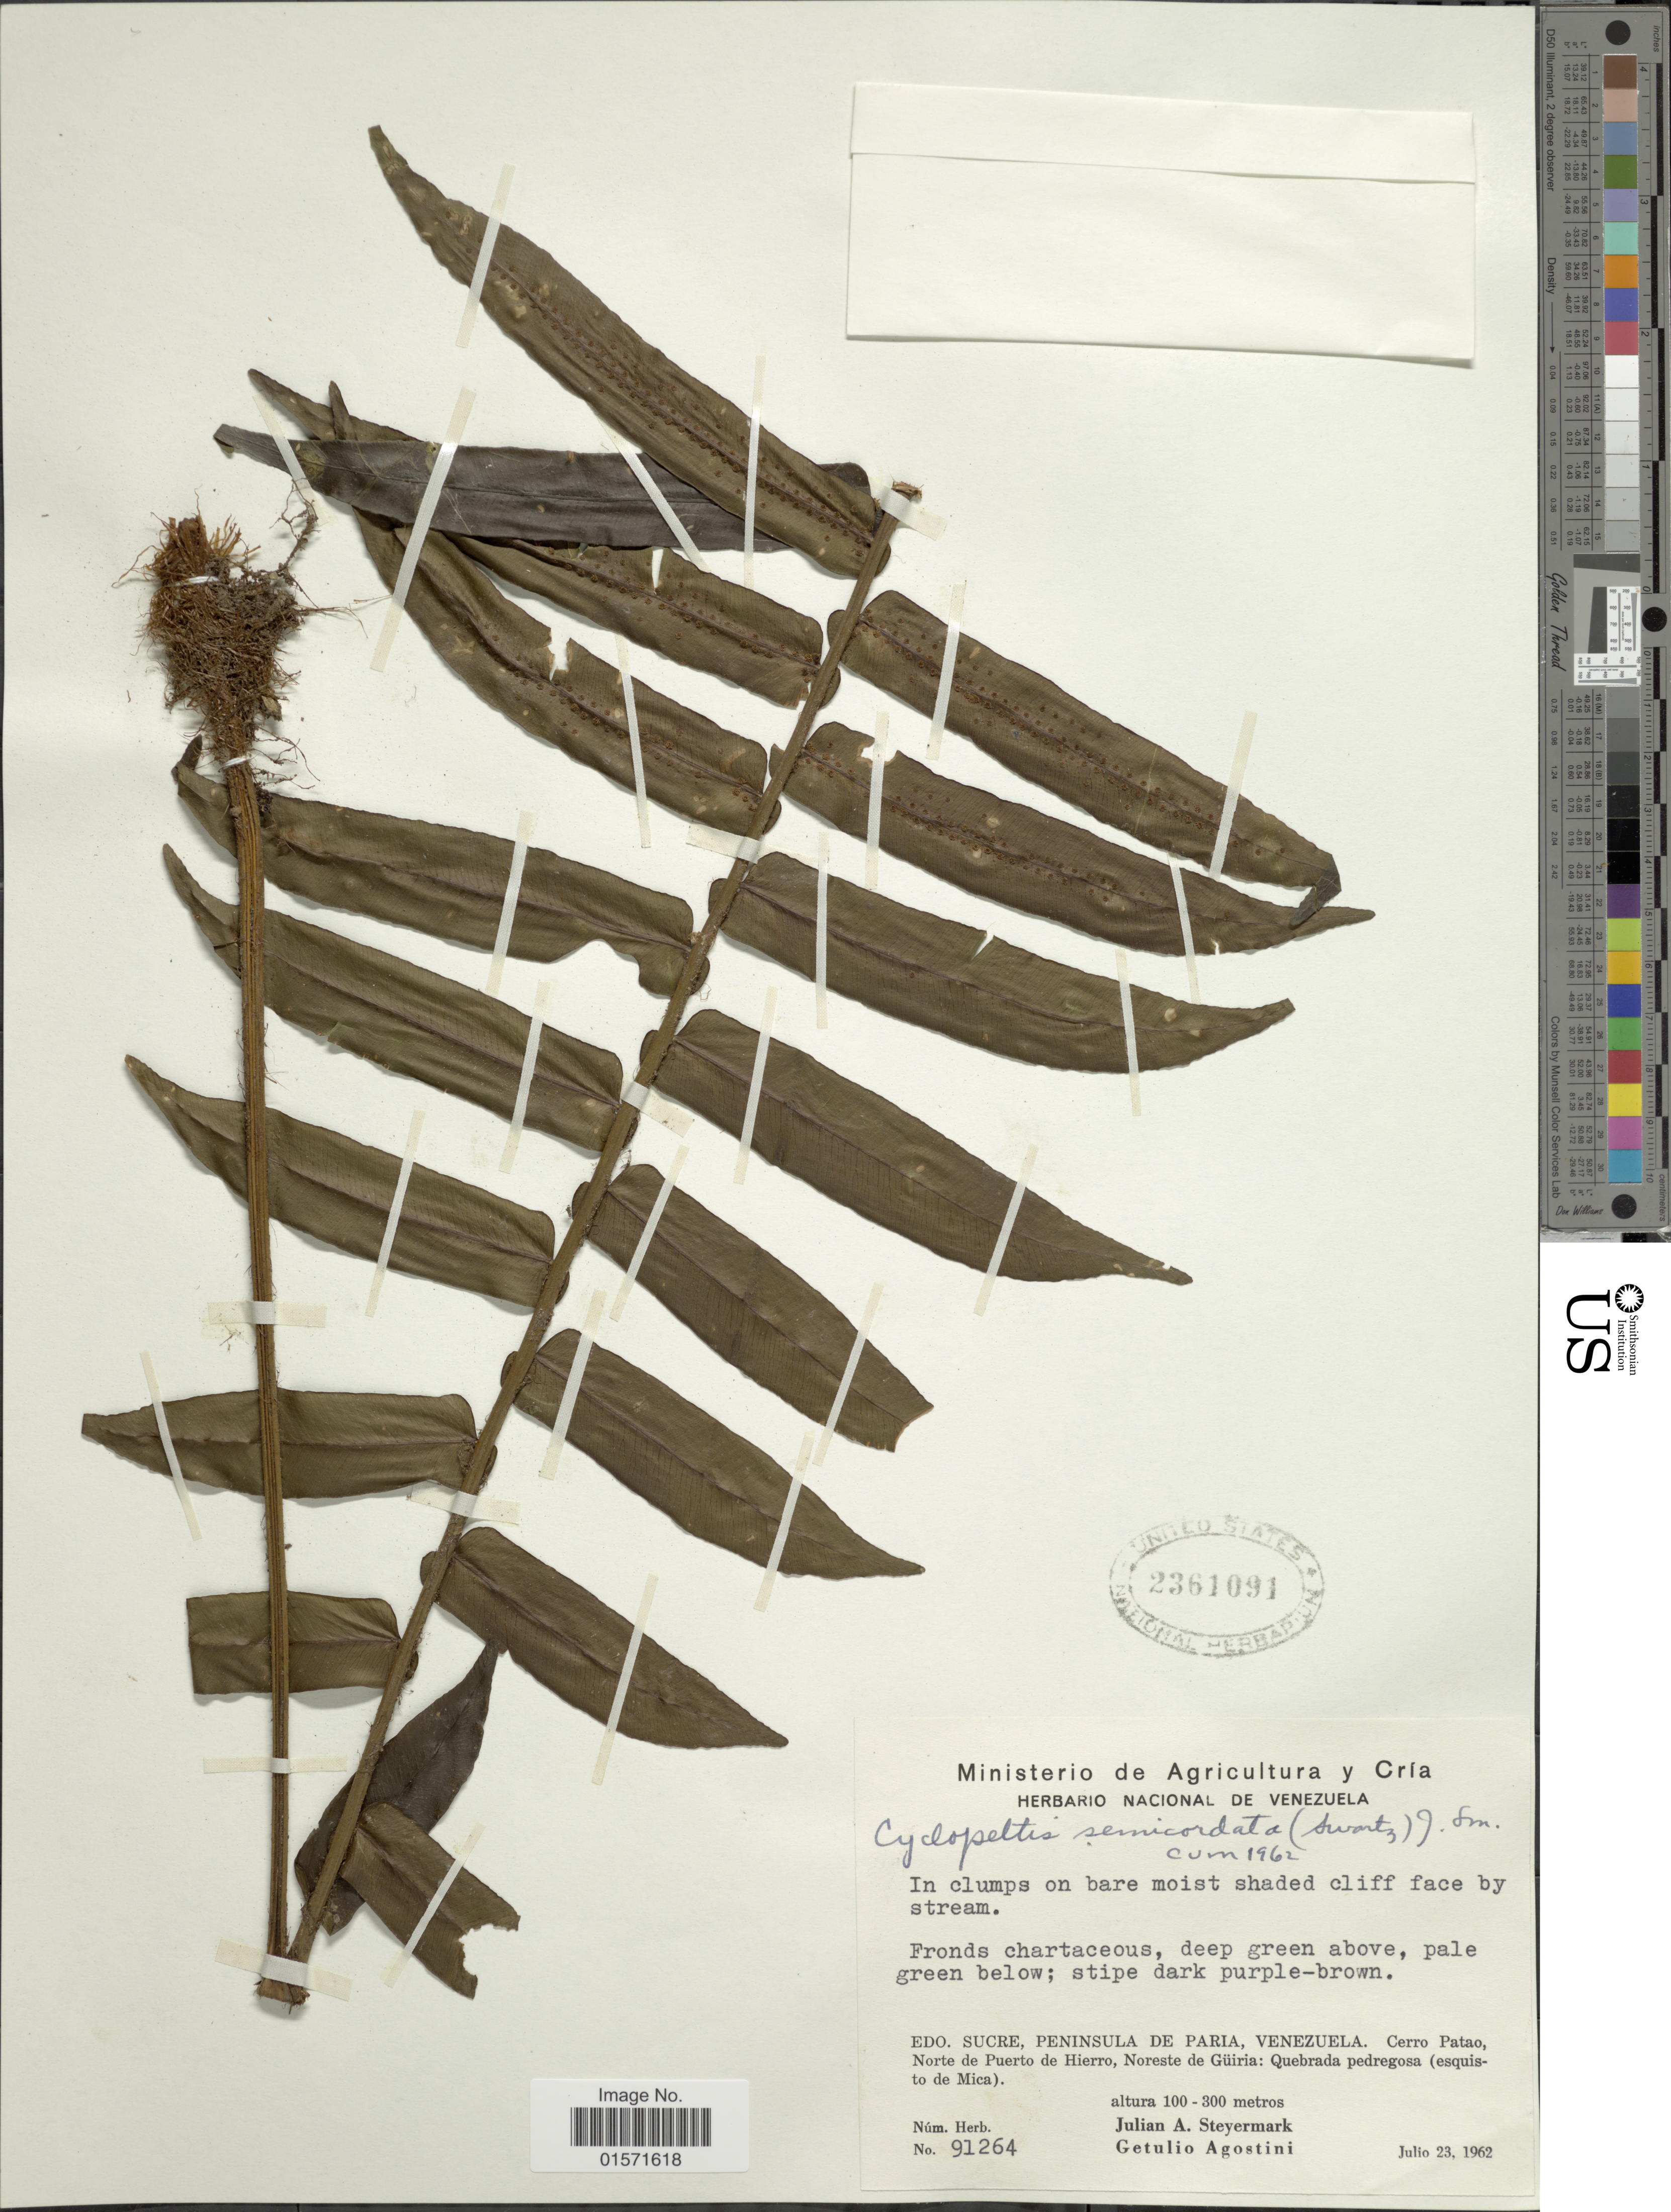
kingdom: Plantae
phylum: Tracheophyta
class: Polypodiopsida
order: Polypodiales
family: Lomariopsidaceae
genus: Cyclopeltis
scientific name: Cyclopeltis semicordata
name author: (Sw.) J. Sm.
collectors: J. Steyermark & G. Agostini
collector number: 91264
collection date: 1962-07-23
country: Venezuela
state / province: Sucre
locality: Edo. Sucre, Penimsula de Paria, Venezuela, Cerro Patao Norte de Puerto de Hierro, Noreste de Güira: Quebrada pedregosa (esguisto de MIca)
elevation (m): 100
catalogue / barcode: US 2361091